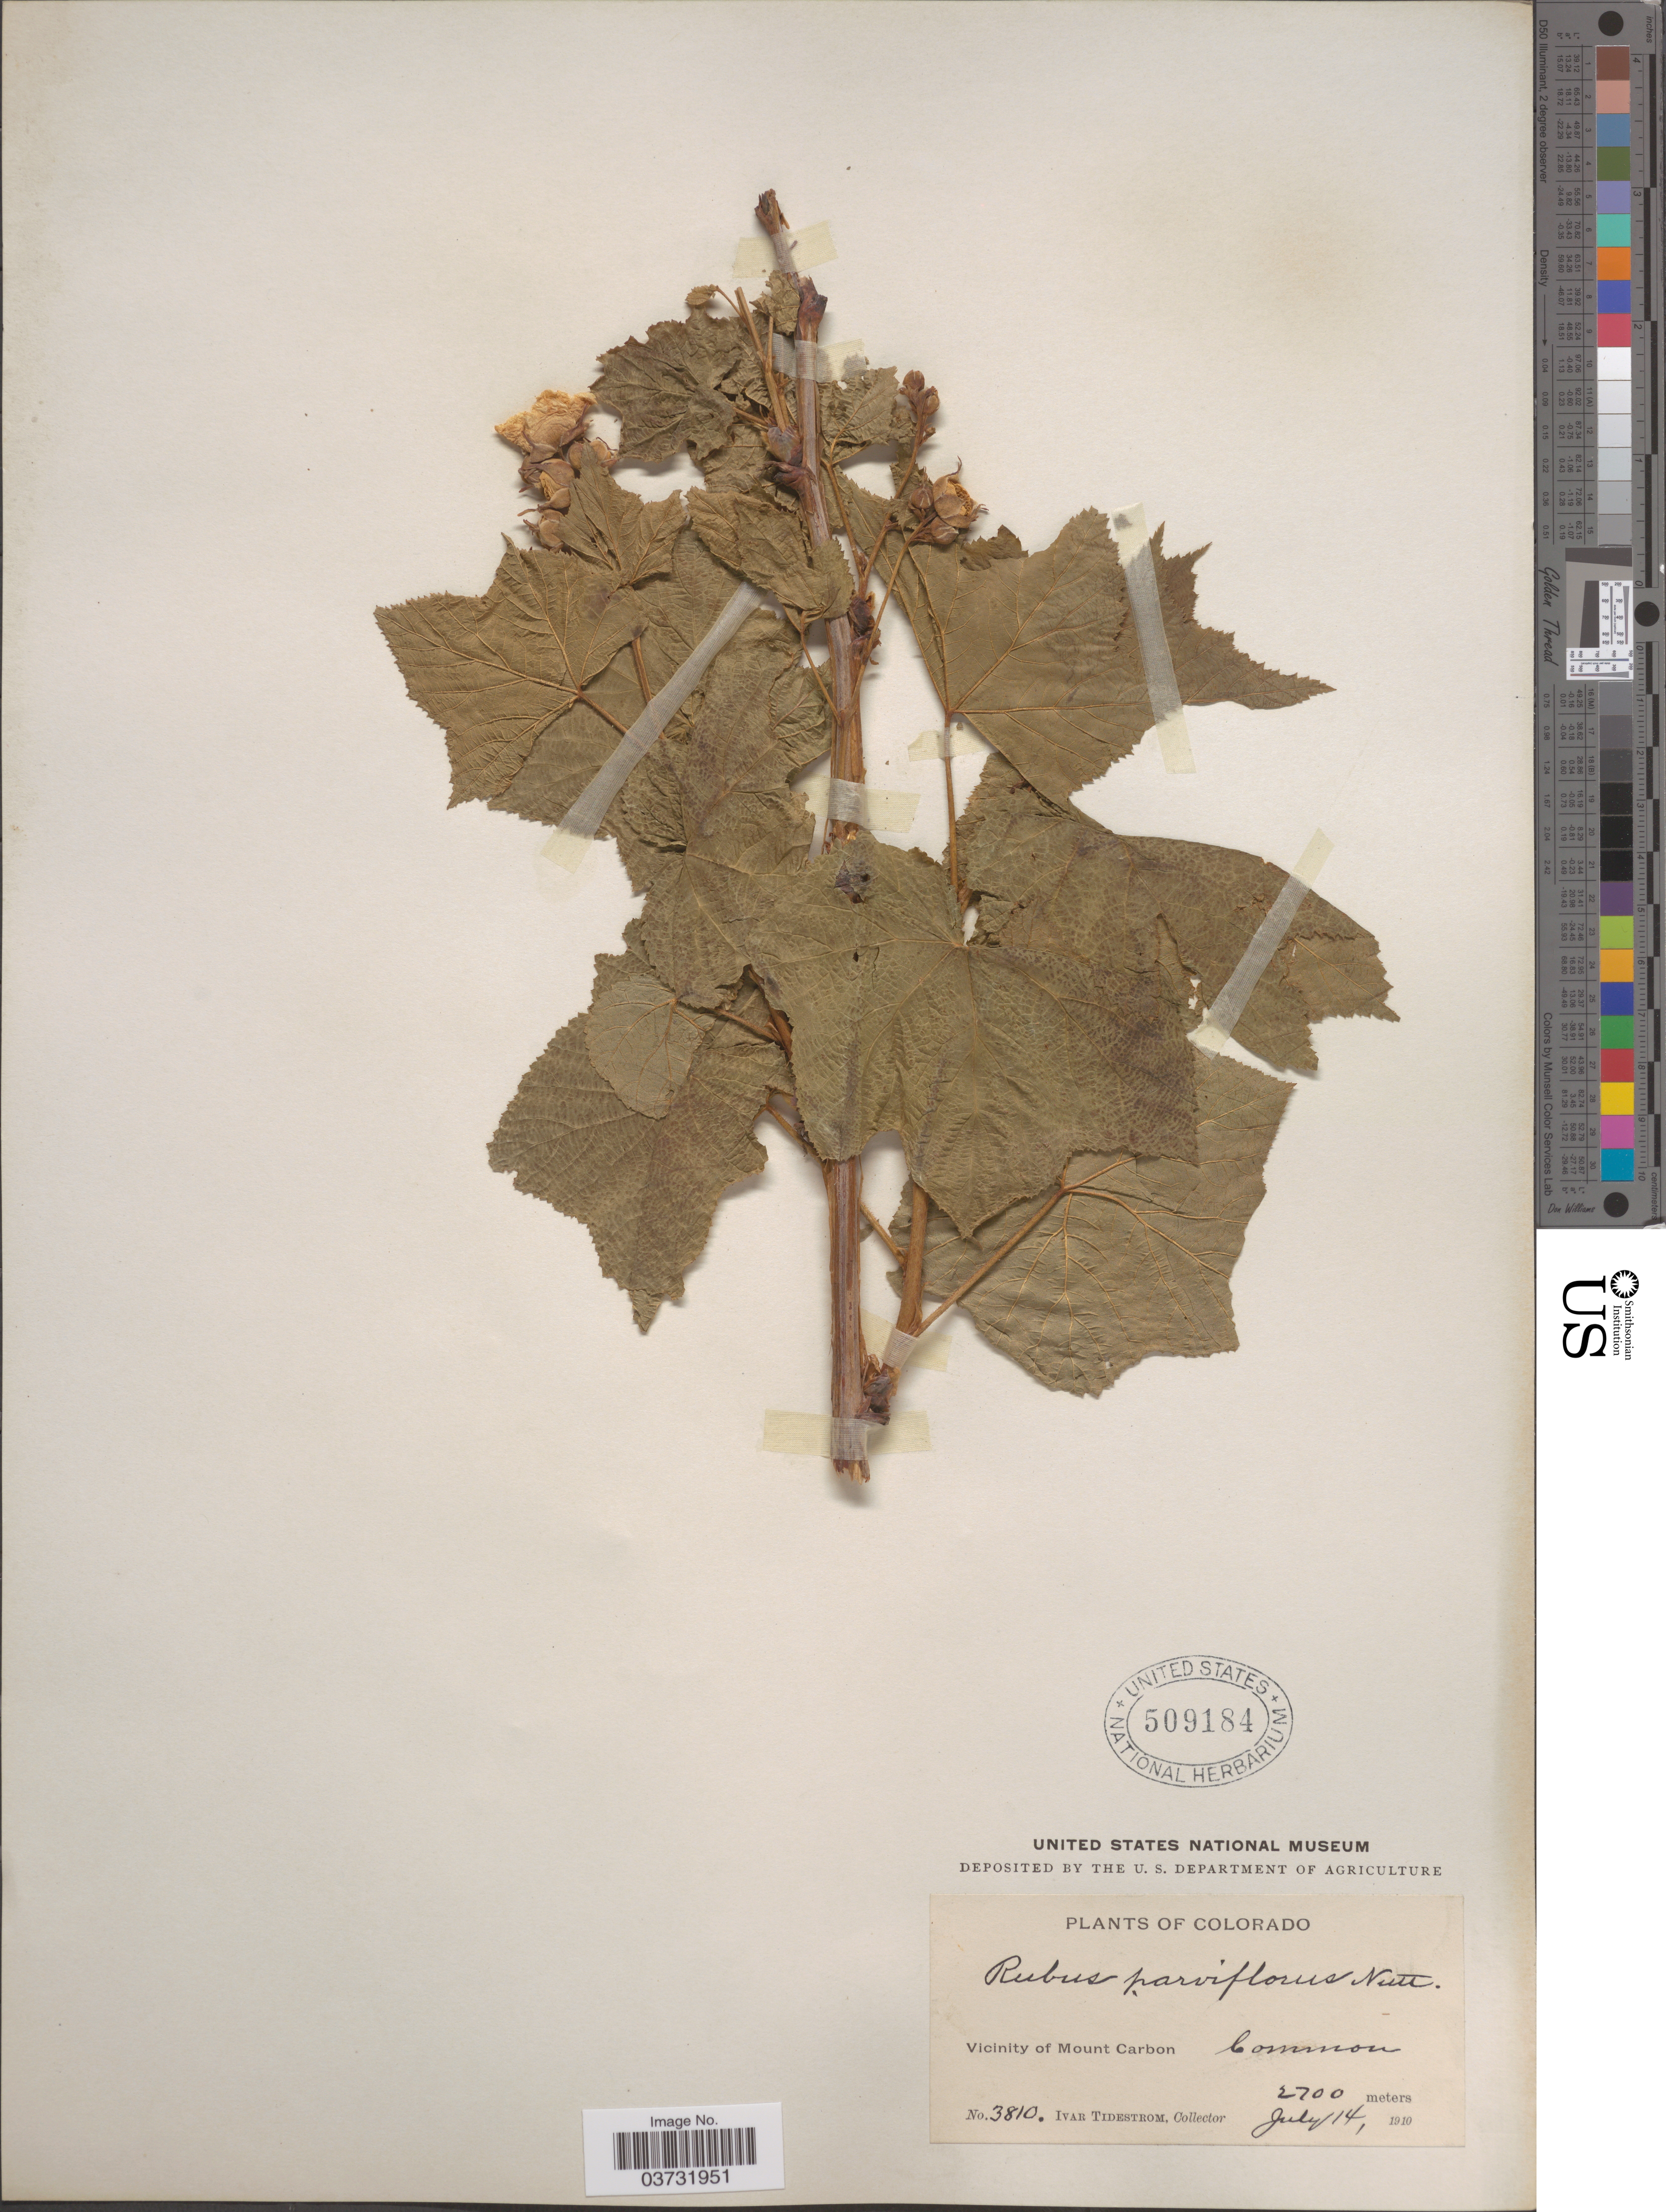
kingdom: Plantae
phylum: Tracheophyta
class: Magnoliopsida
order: Rosales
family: Rosaceae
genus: Rubus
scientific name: Rubus parviflorus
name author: Nutt.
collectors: I. F. Tidestrom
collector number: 3810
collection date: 1910-07-14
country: United States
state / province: Colorado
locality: Vicinity of Mount Carbon.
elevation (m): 2700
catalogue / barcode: US 509184